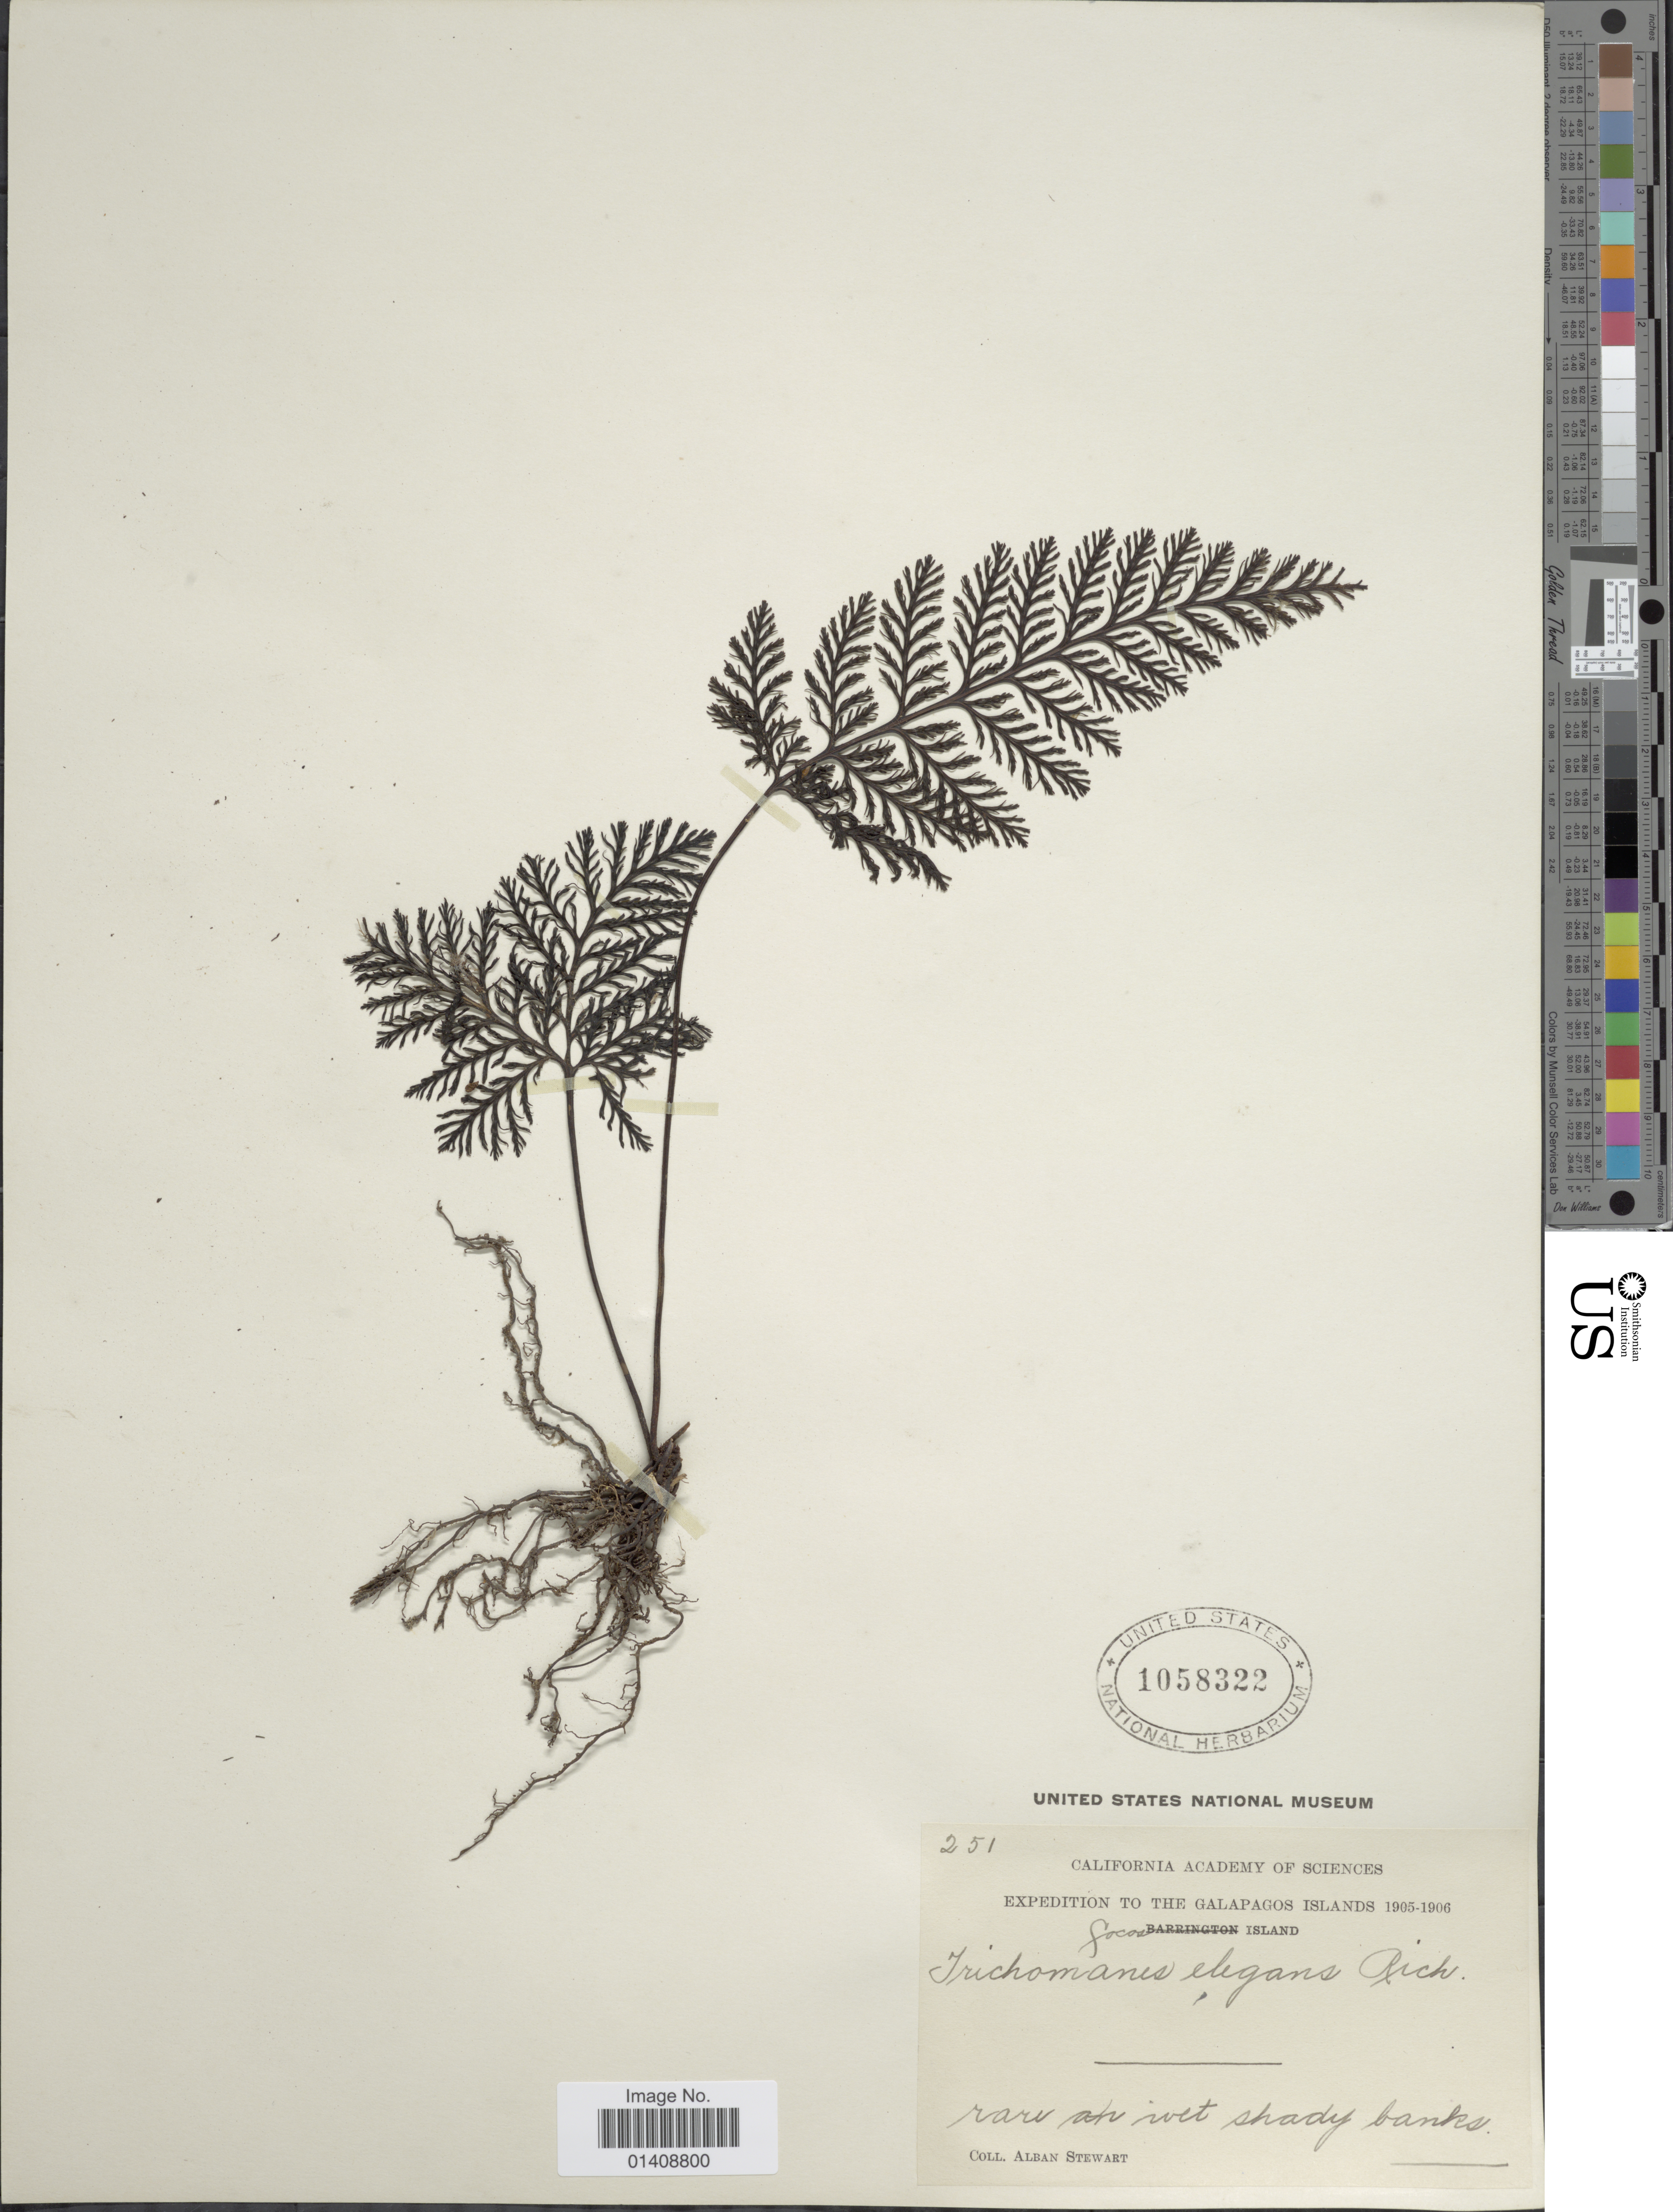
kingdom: Plantae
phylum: Tracheophyta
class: Polypodiopsida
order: Hymenophyllales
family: Hymenophyllaceae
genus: Trichomanes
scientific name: Trichomanes elegans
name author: Rich.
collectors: A. Stewart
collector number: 251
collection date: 1905/1906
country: Ecuador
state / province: Colón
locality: The Galapagos Islands. Cocos Island.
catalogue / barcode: US 1058322